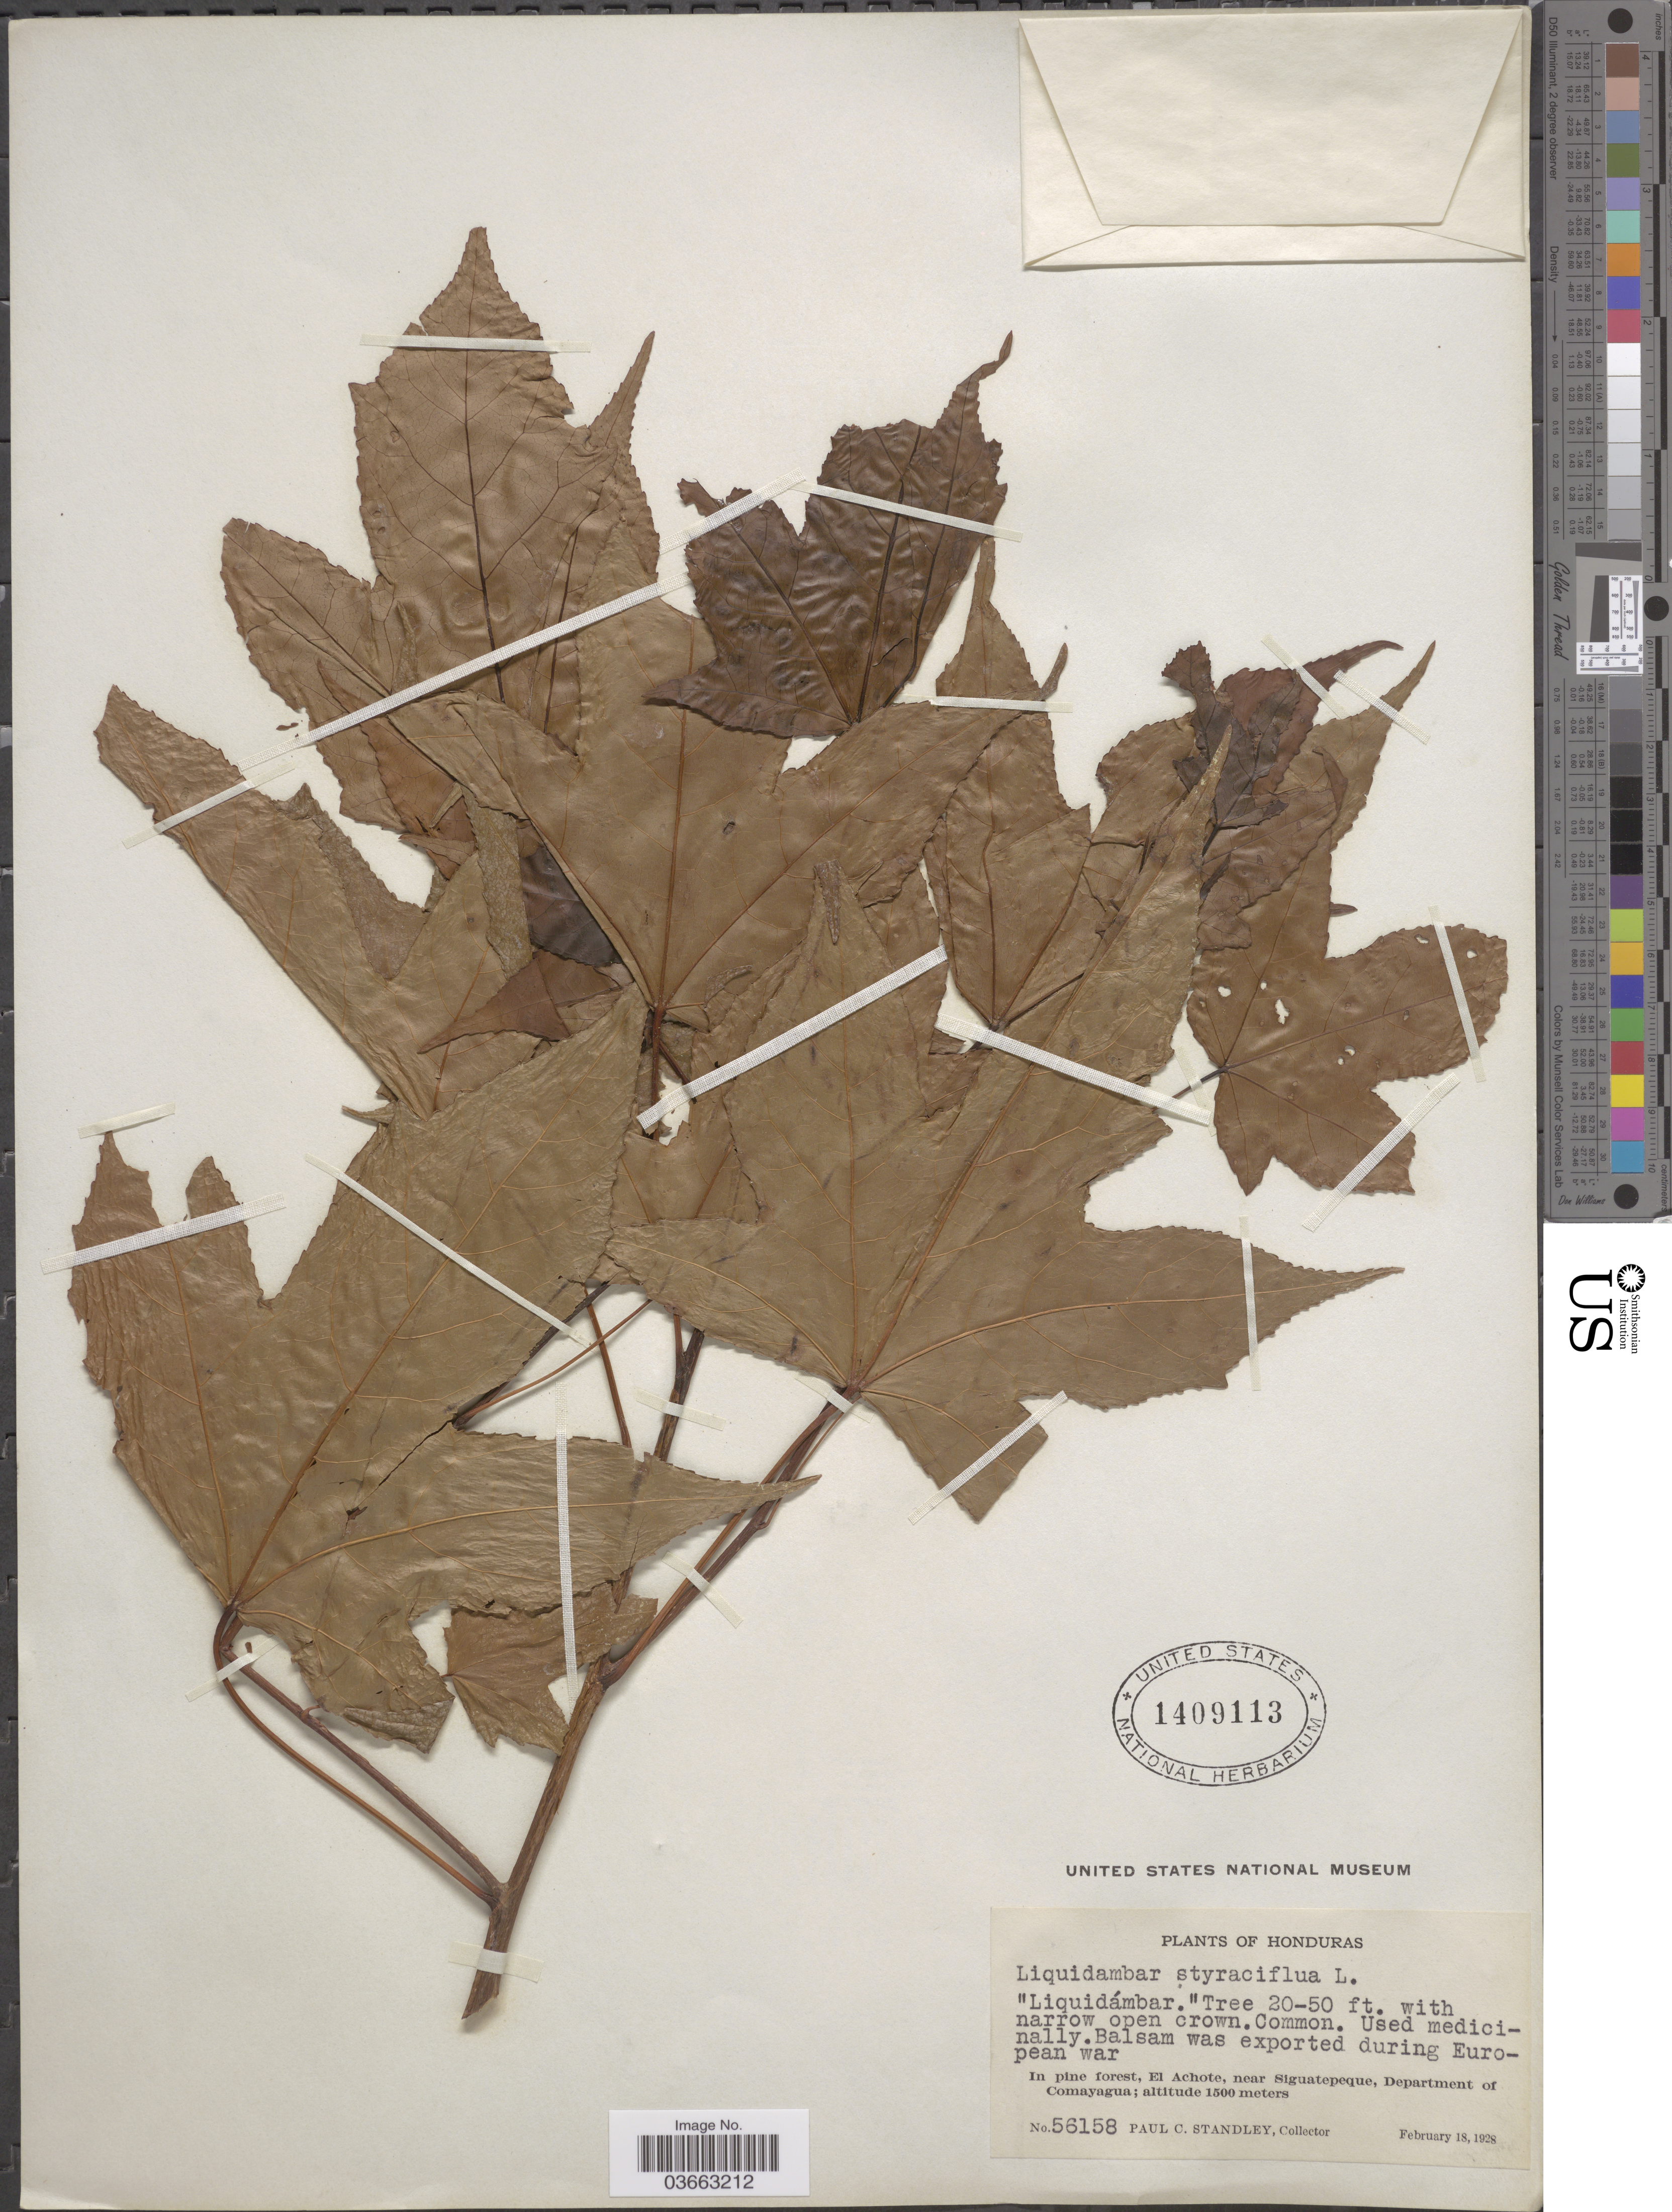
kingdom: Plantae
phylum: Tracheophyta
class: Magnoliopsida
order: Saxifragales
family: Altingiaceae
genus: Liquidambar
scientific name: Liquidambar styraciflua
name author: L.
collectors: P. C. Standley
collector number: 56158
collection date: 1928-02-18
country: Honduras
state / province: Comayagua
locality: El Achote, near Siguatepeque, Department of Comayagua.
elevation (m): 1500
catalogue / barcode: US 1409113